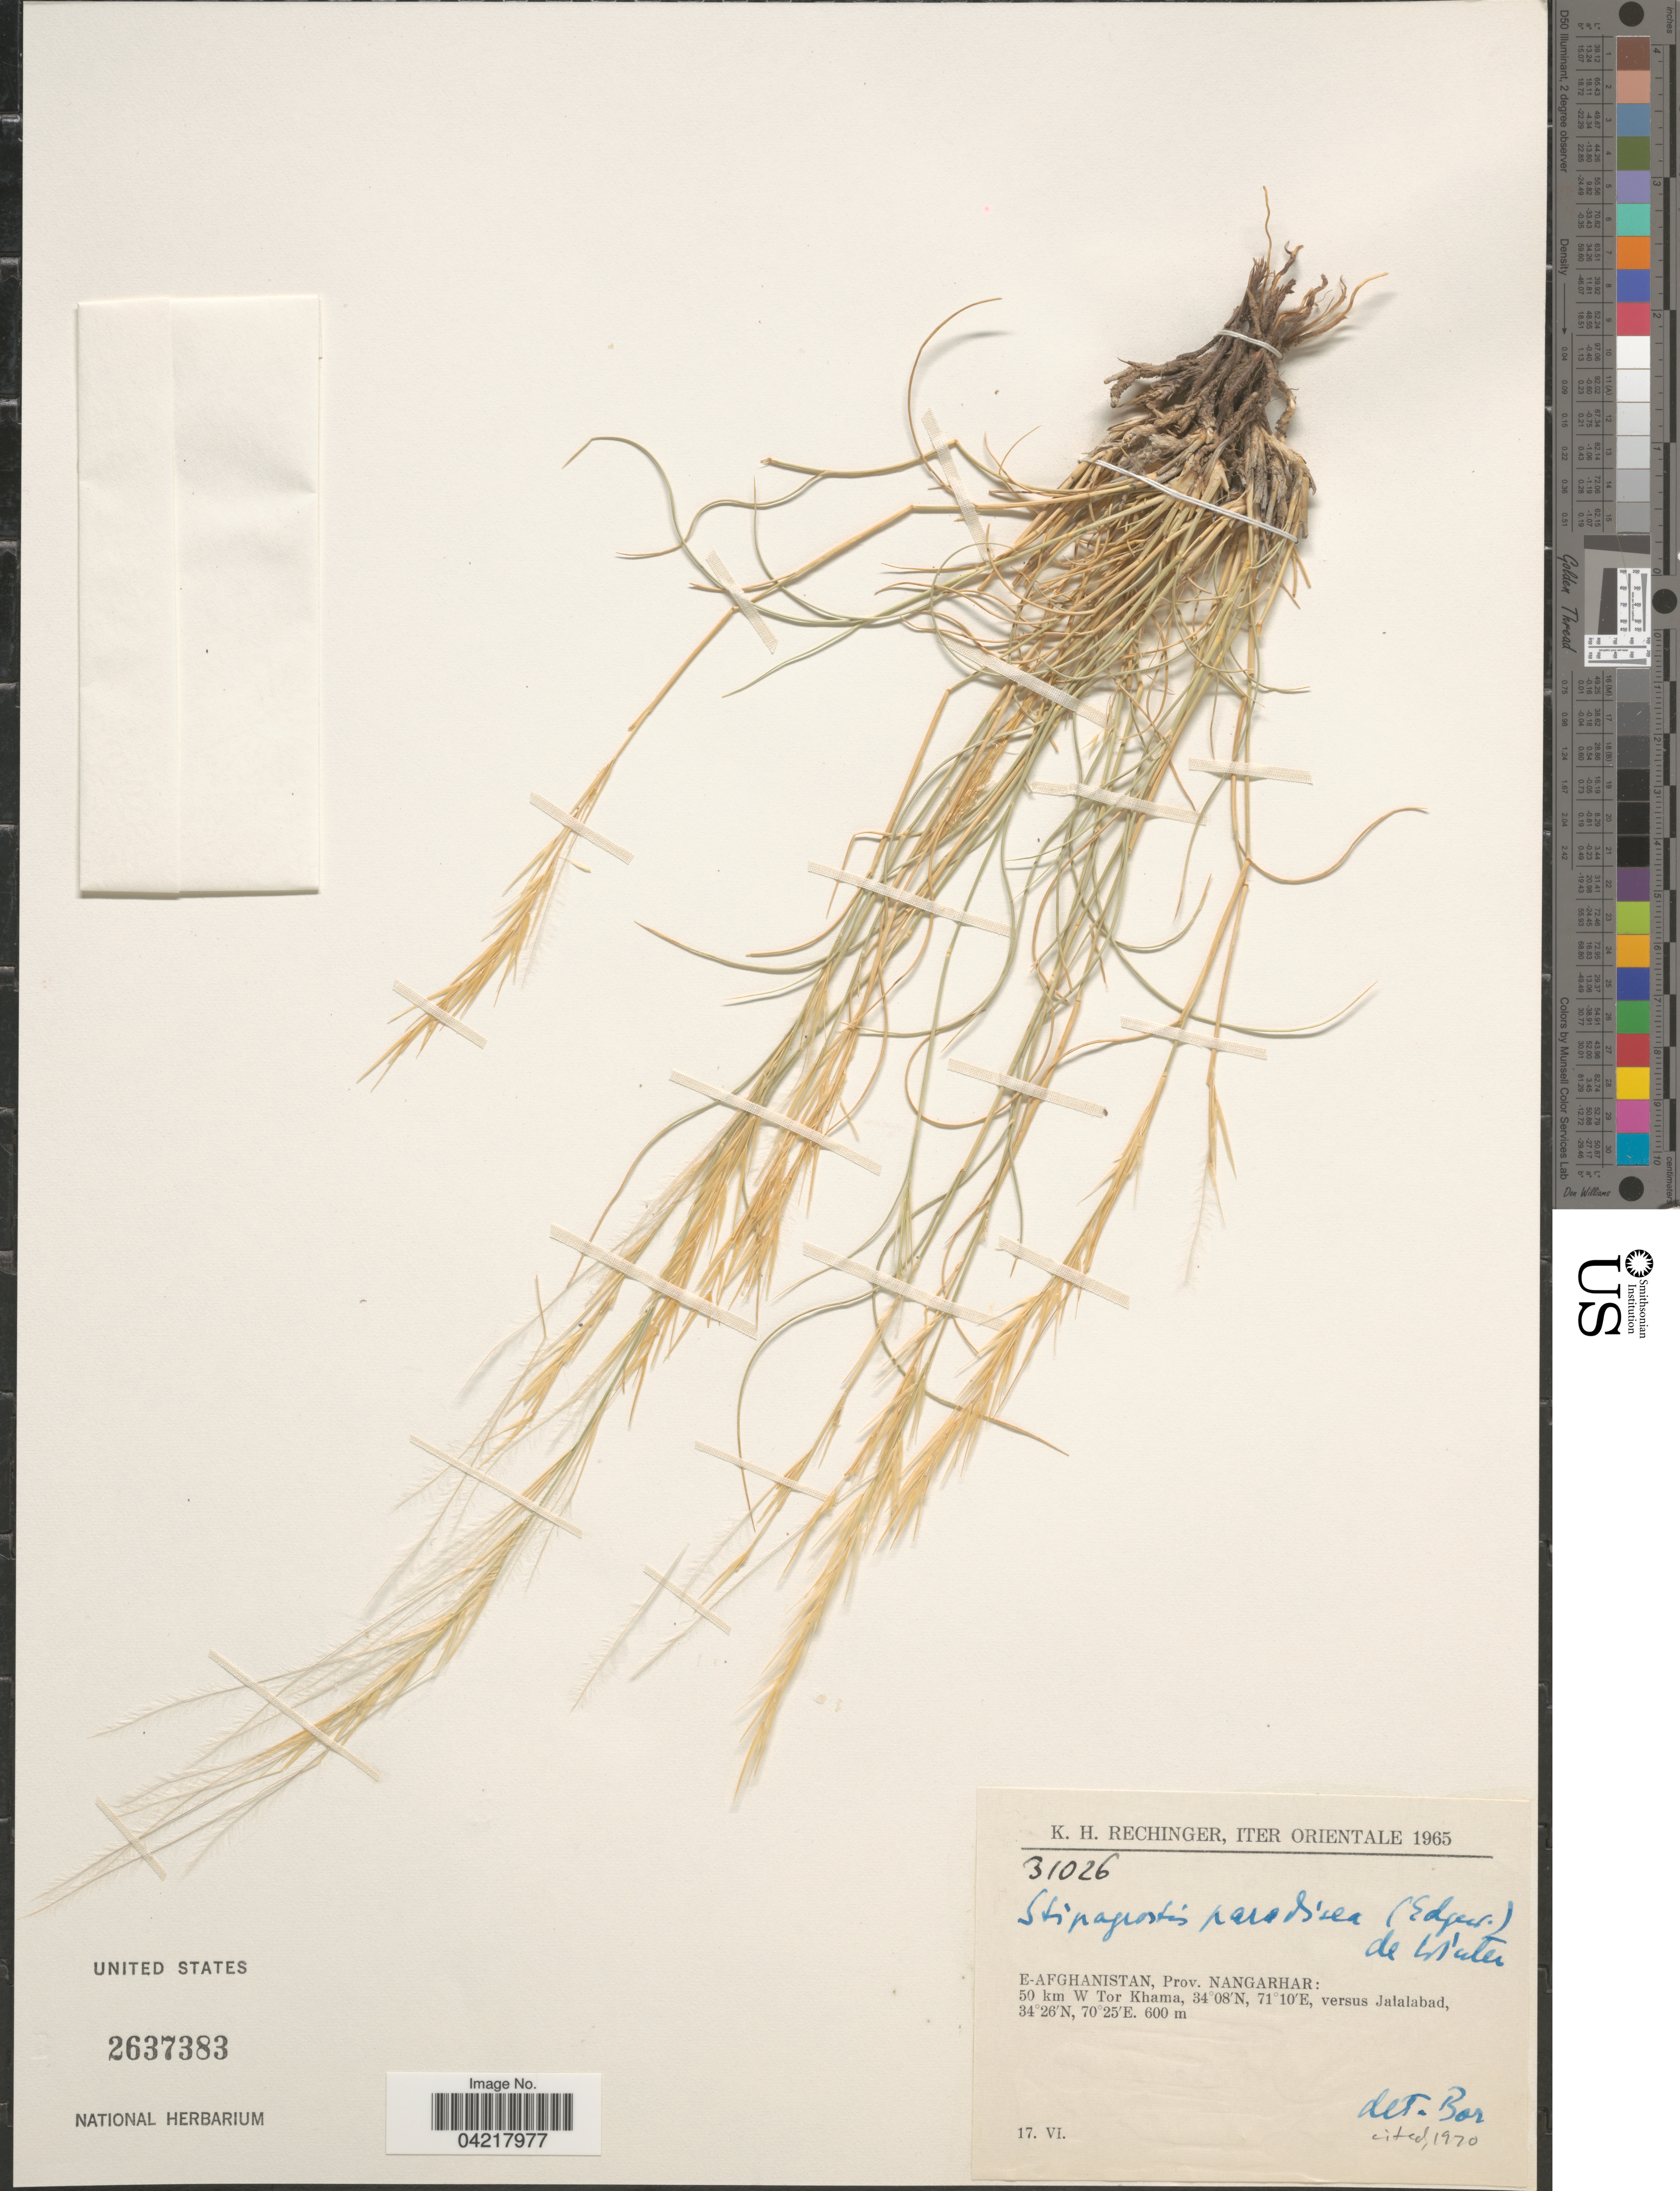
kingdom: Plantae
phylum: Tracheophyta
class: Liliopsida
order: Poales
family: Poaceae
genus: Stipagrostis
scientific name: Stipagrostis paradisea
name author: (Edgew.) De Winter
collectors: K. H. Rechinger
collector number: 31026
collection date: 1965-06-17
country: Afghanistan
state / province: Nangrahar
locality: E-Afghanistan, Prov. Nangarhar: 50 km W Tor Khama, versus Jalalabad.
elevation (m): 600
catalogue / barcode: US 2637383